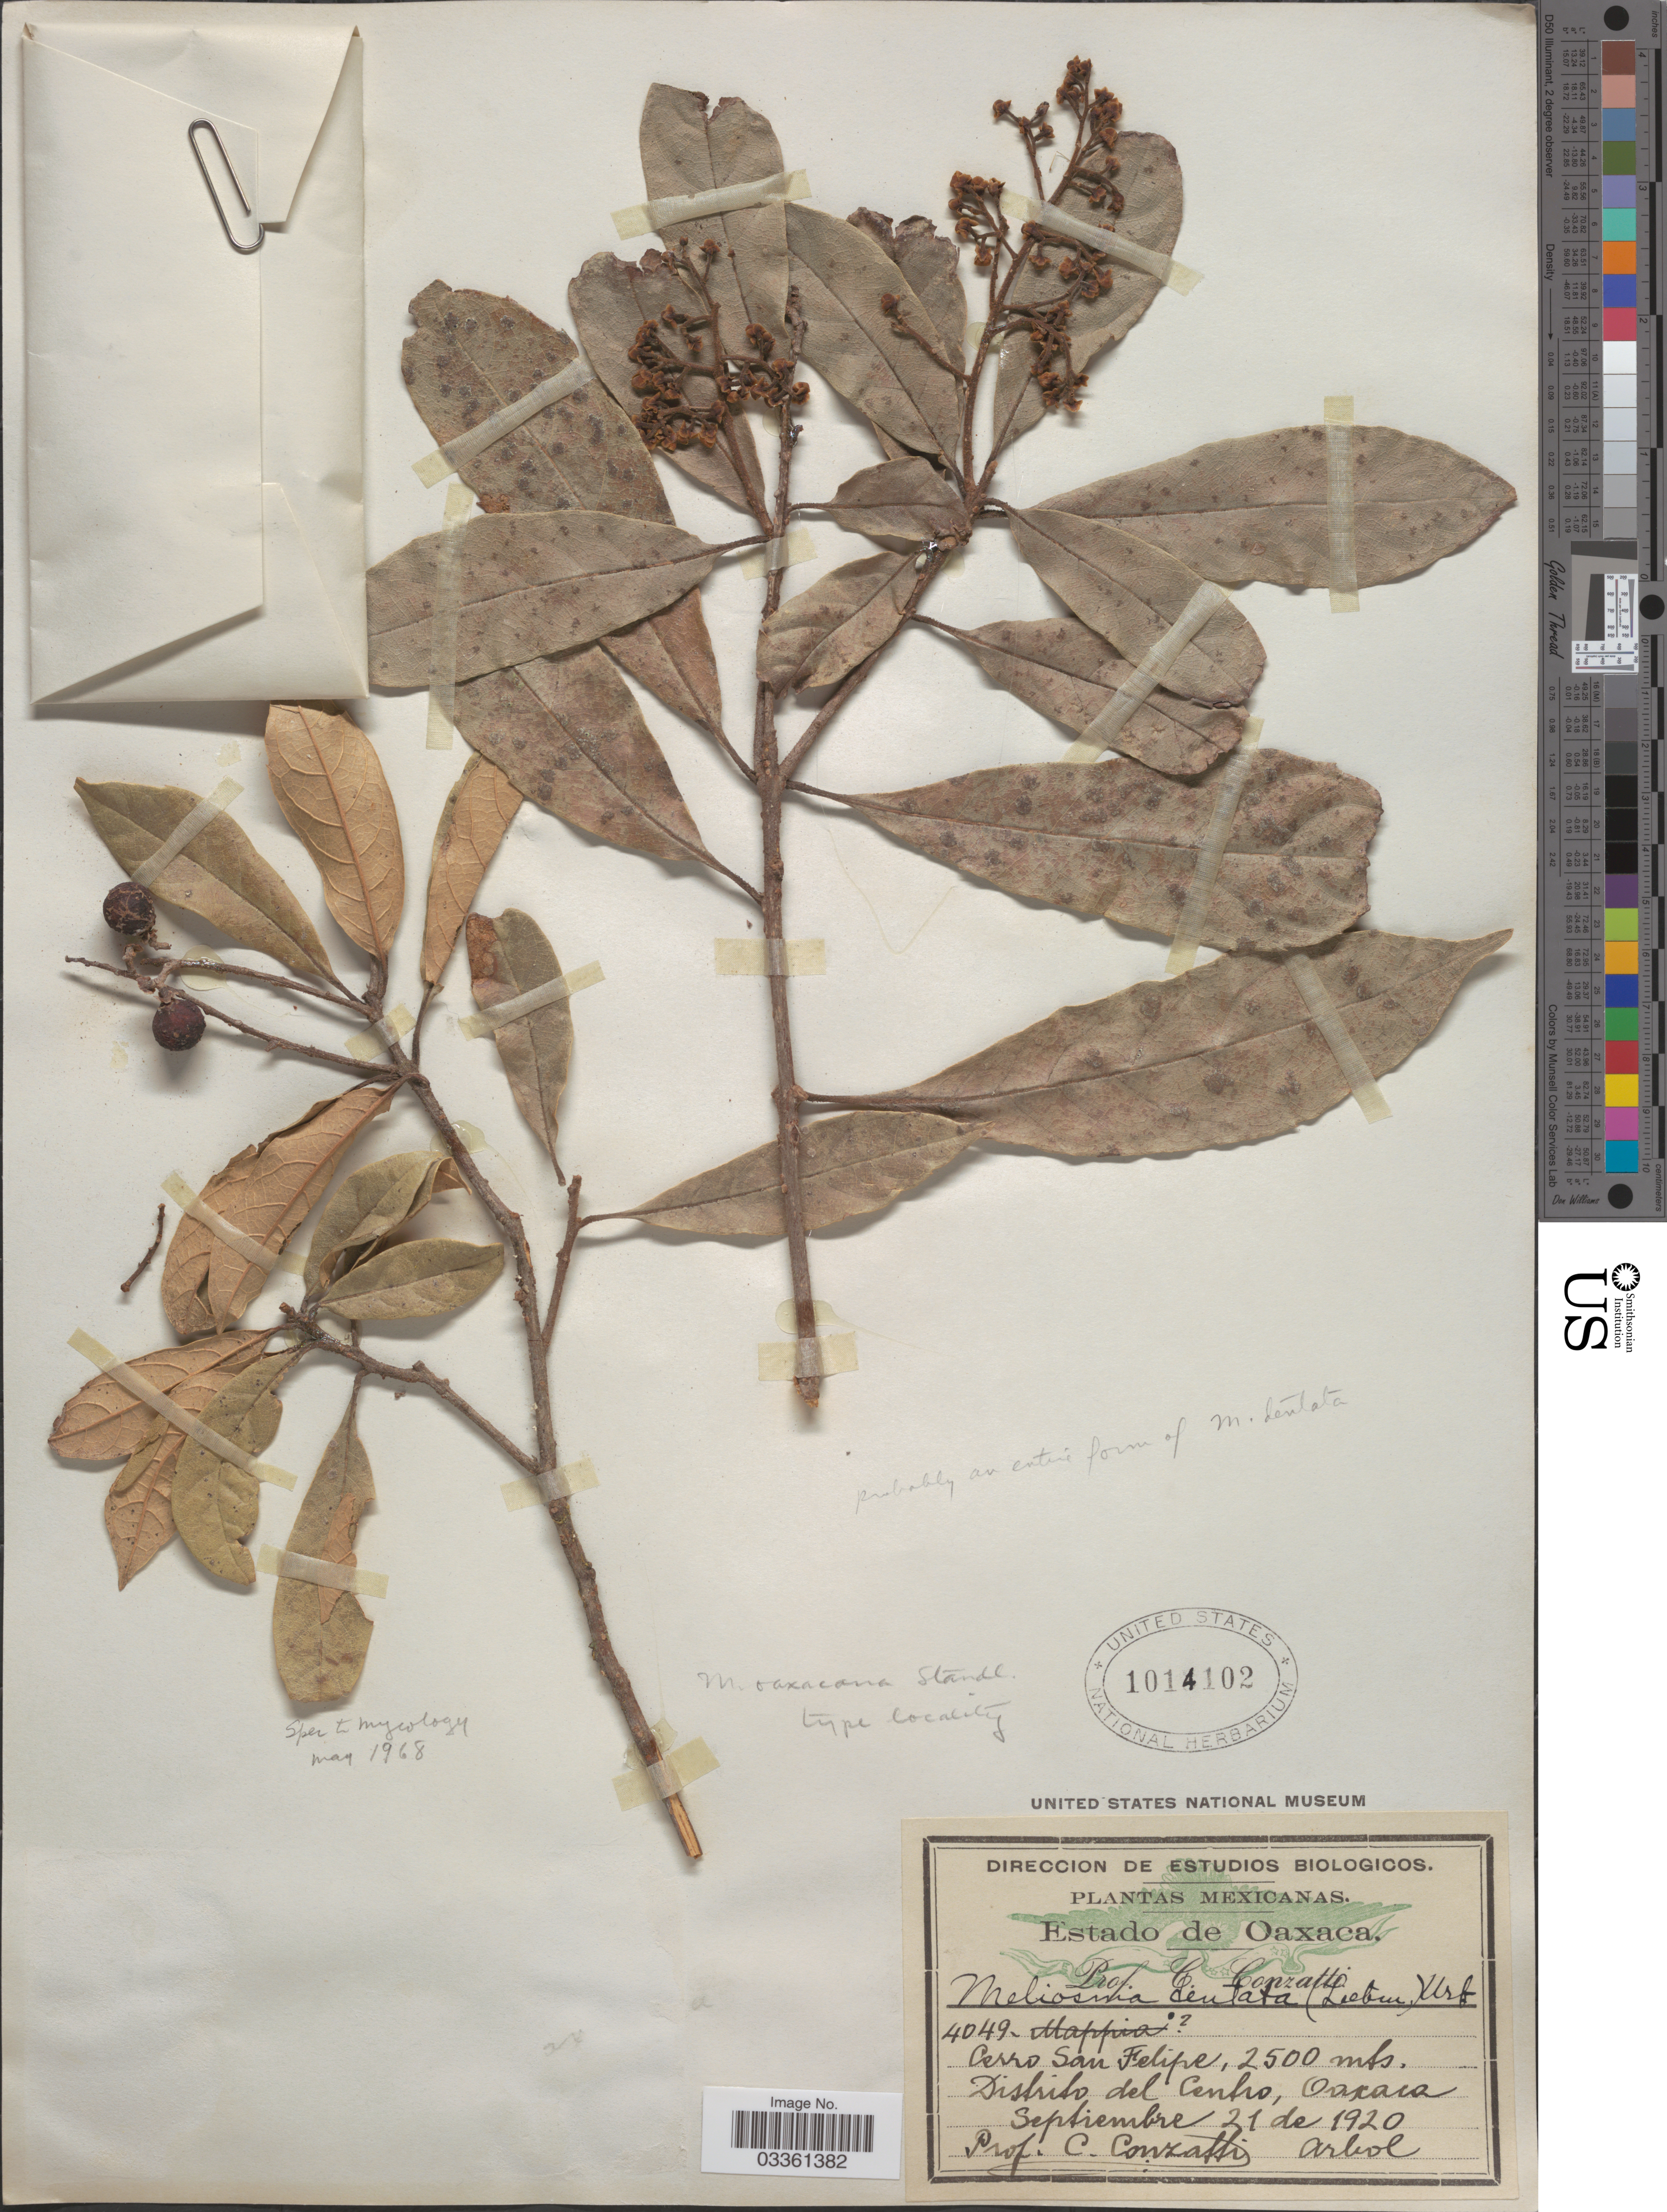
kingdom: Plantae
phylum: Tracheophyta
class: Magnoliopsida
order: Proteales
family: Sabiaceae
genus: Meliosma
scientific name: Meliosma dentata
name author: (Liebm.) Urb.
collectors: C. Conzatti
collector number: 4049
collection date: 1920-09-21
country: Mexico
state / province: Oaxaca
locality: Cerro San Felipe. Distrito del Centro.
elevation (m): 2500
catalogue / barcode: US 1014102